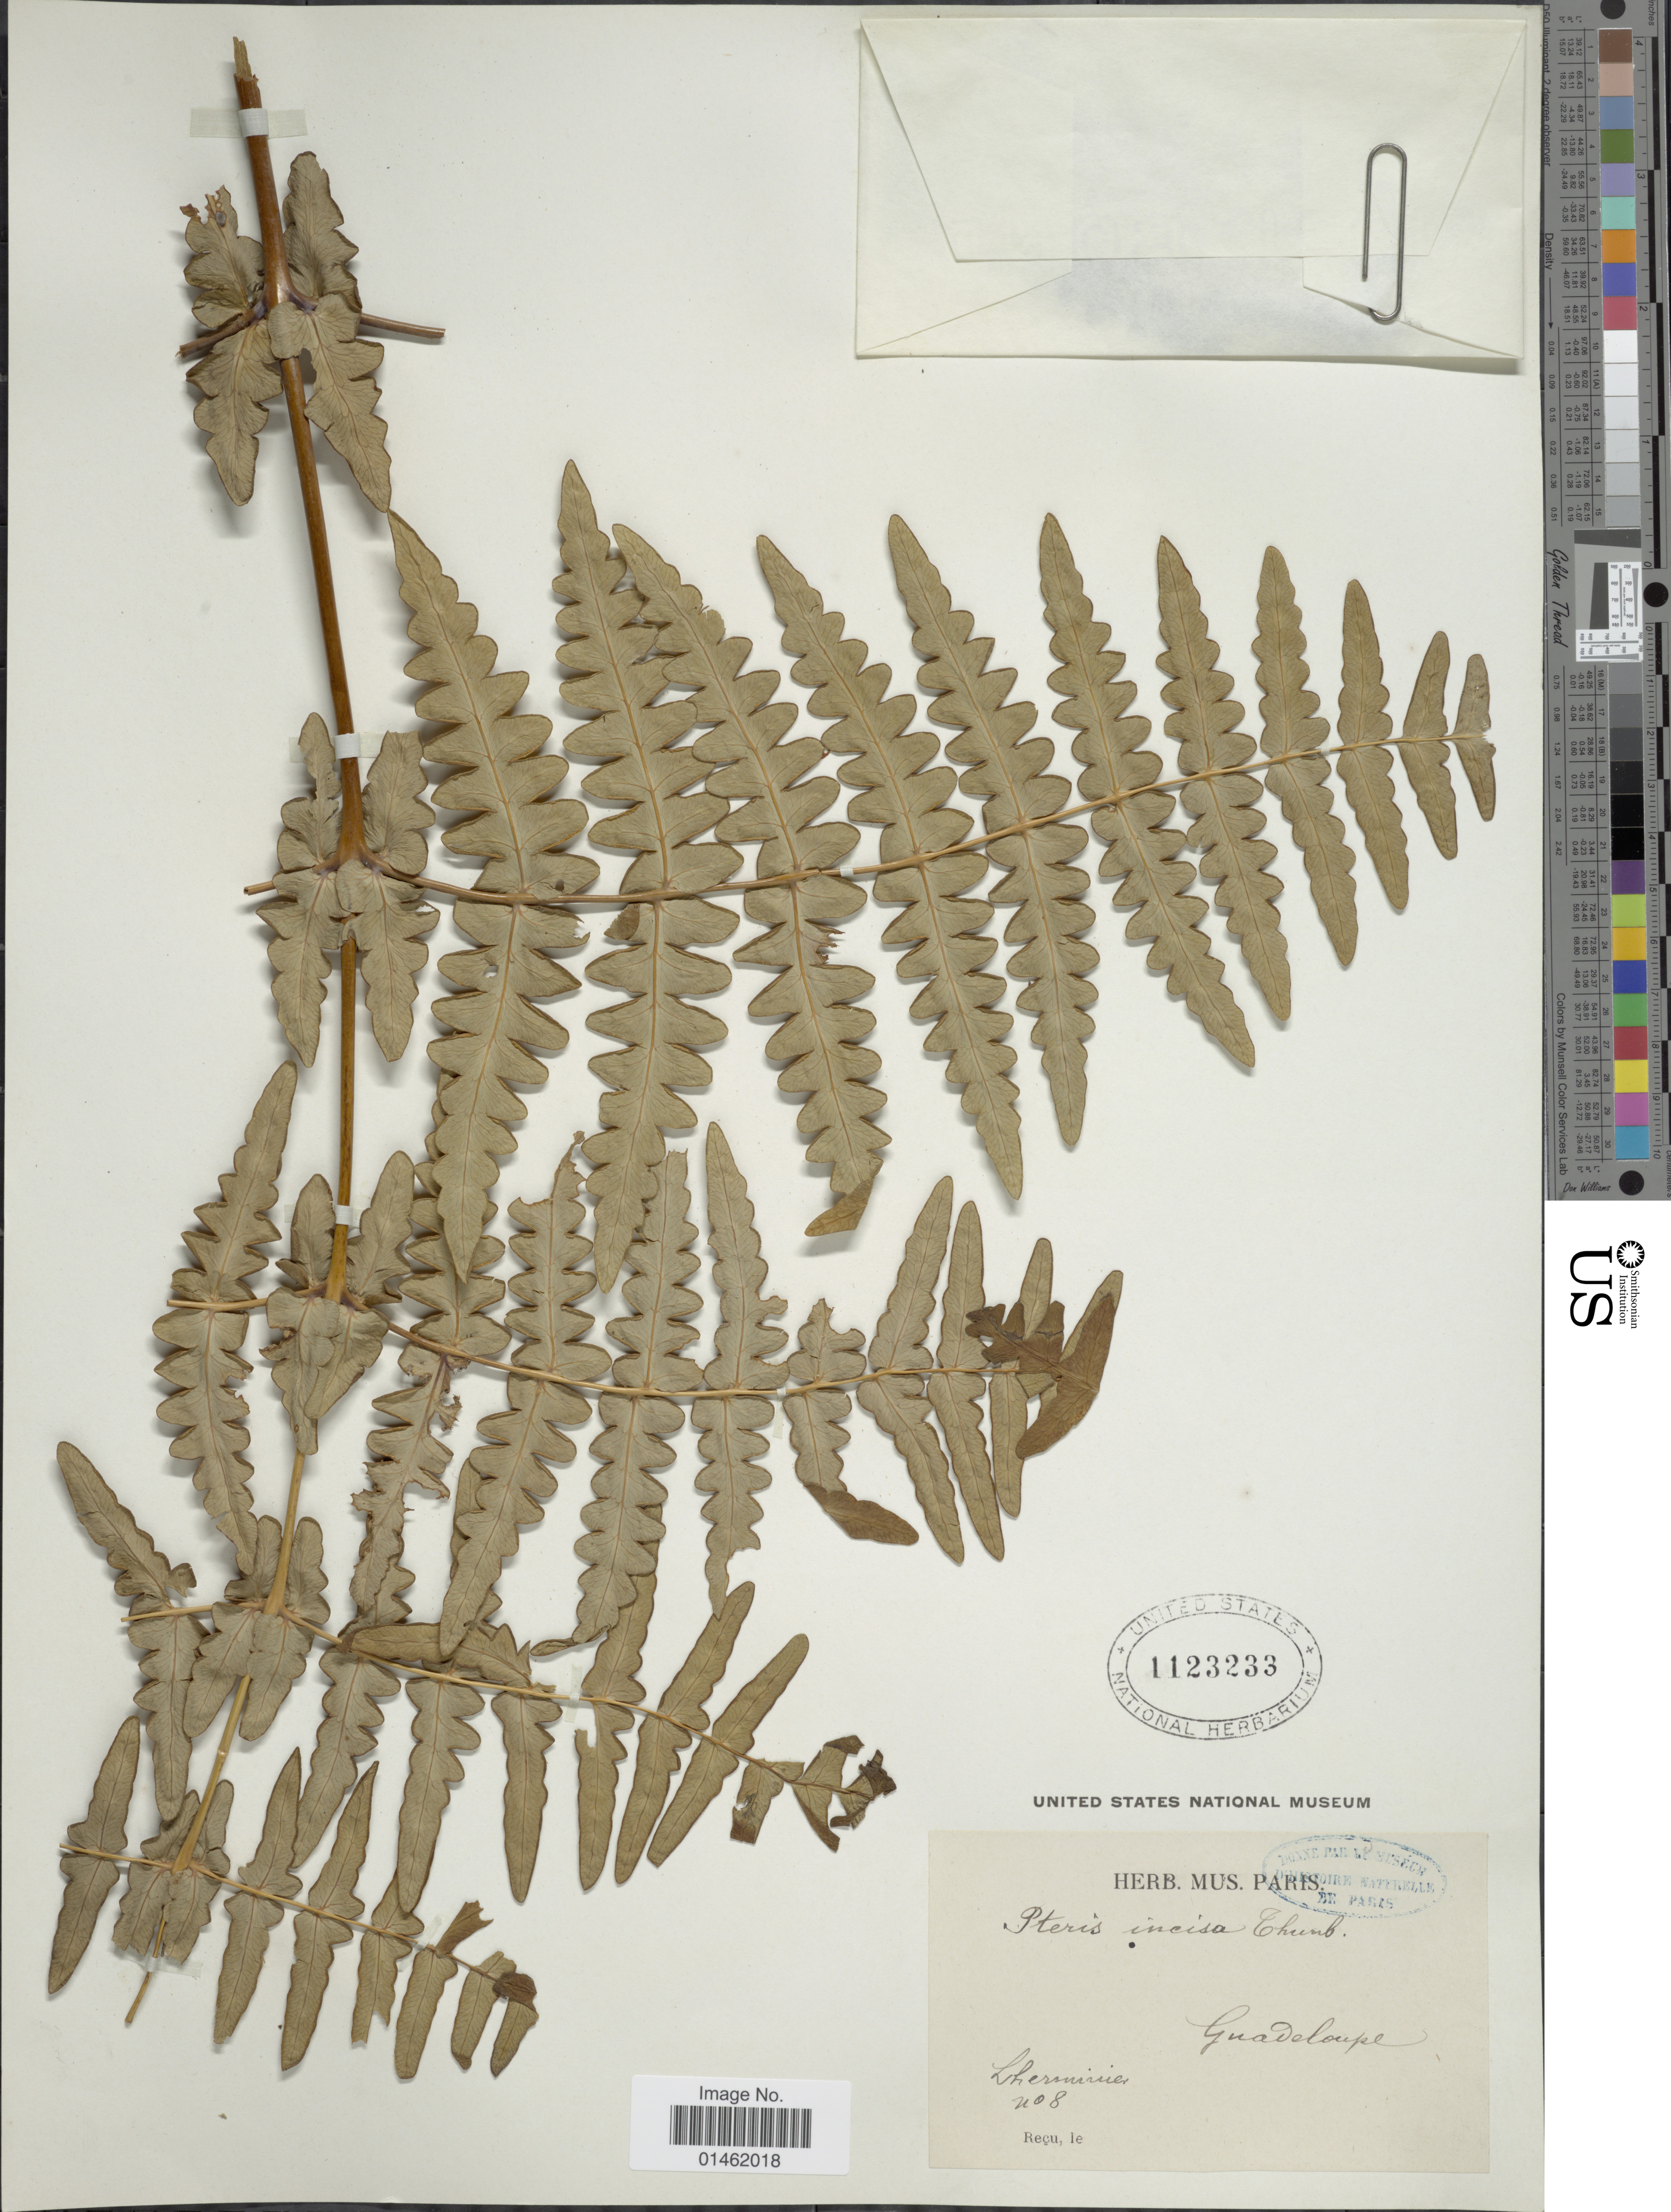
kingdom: Plantae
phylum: Tracheophyta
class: Polypodiopsida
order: Polypodiales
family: Dennstaedtiaceae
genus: Histiopteris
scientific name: Histiopteris incisa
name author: (Thunb.) J. Sm.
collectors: -. L'Herminier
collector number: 8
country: Guadeloupe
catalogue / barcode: US 1123233